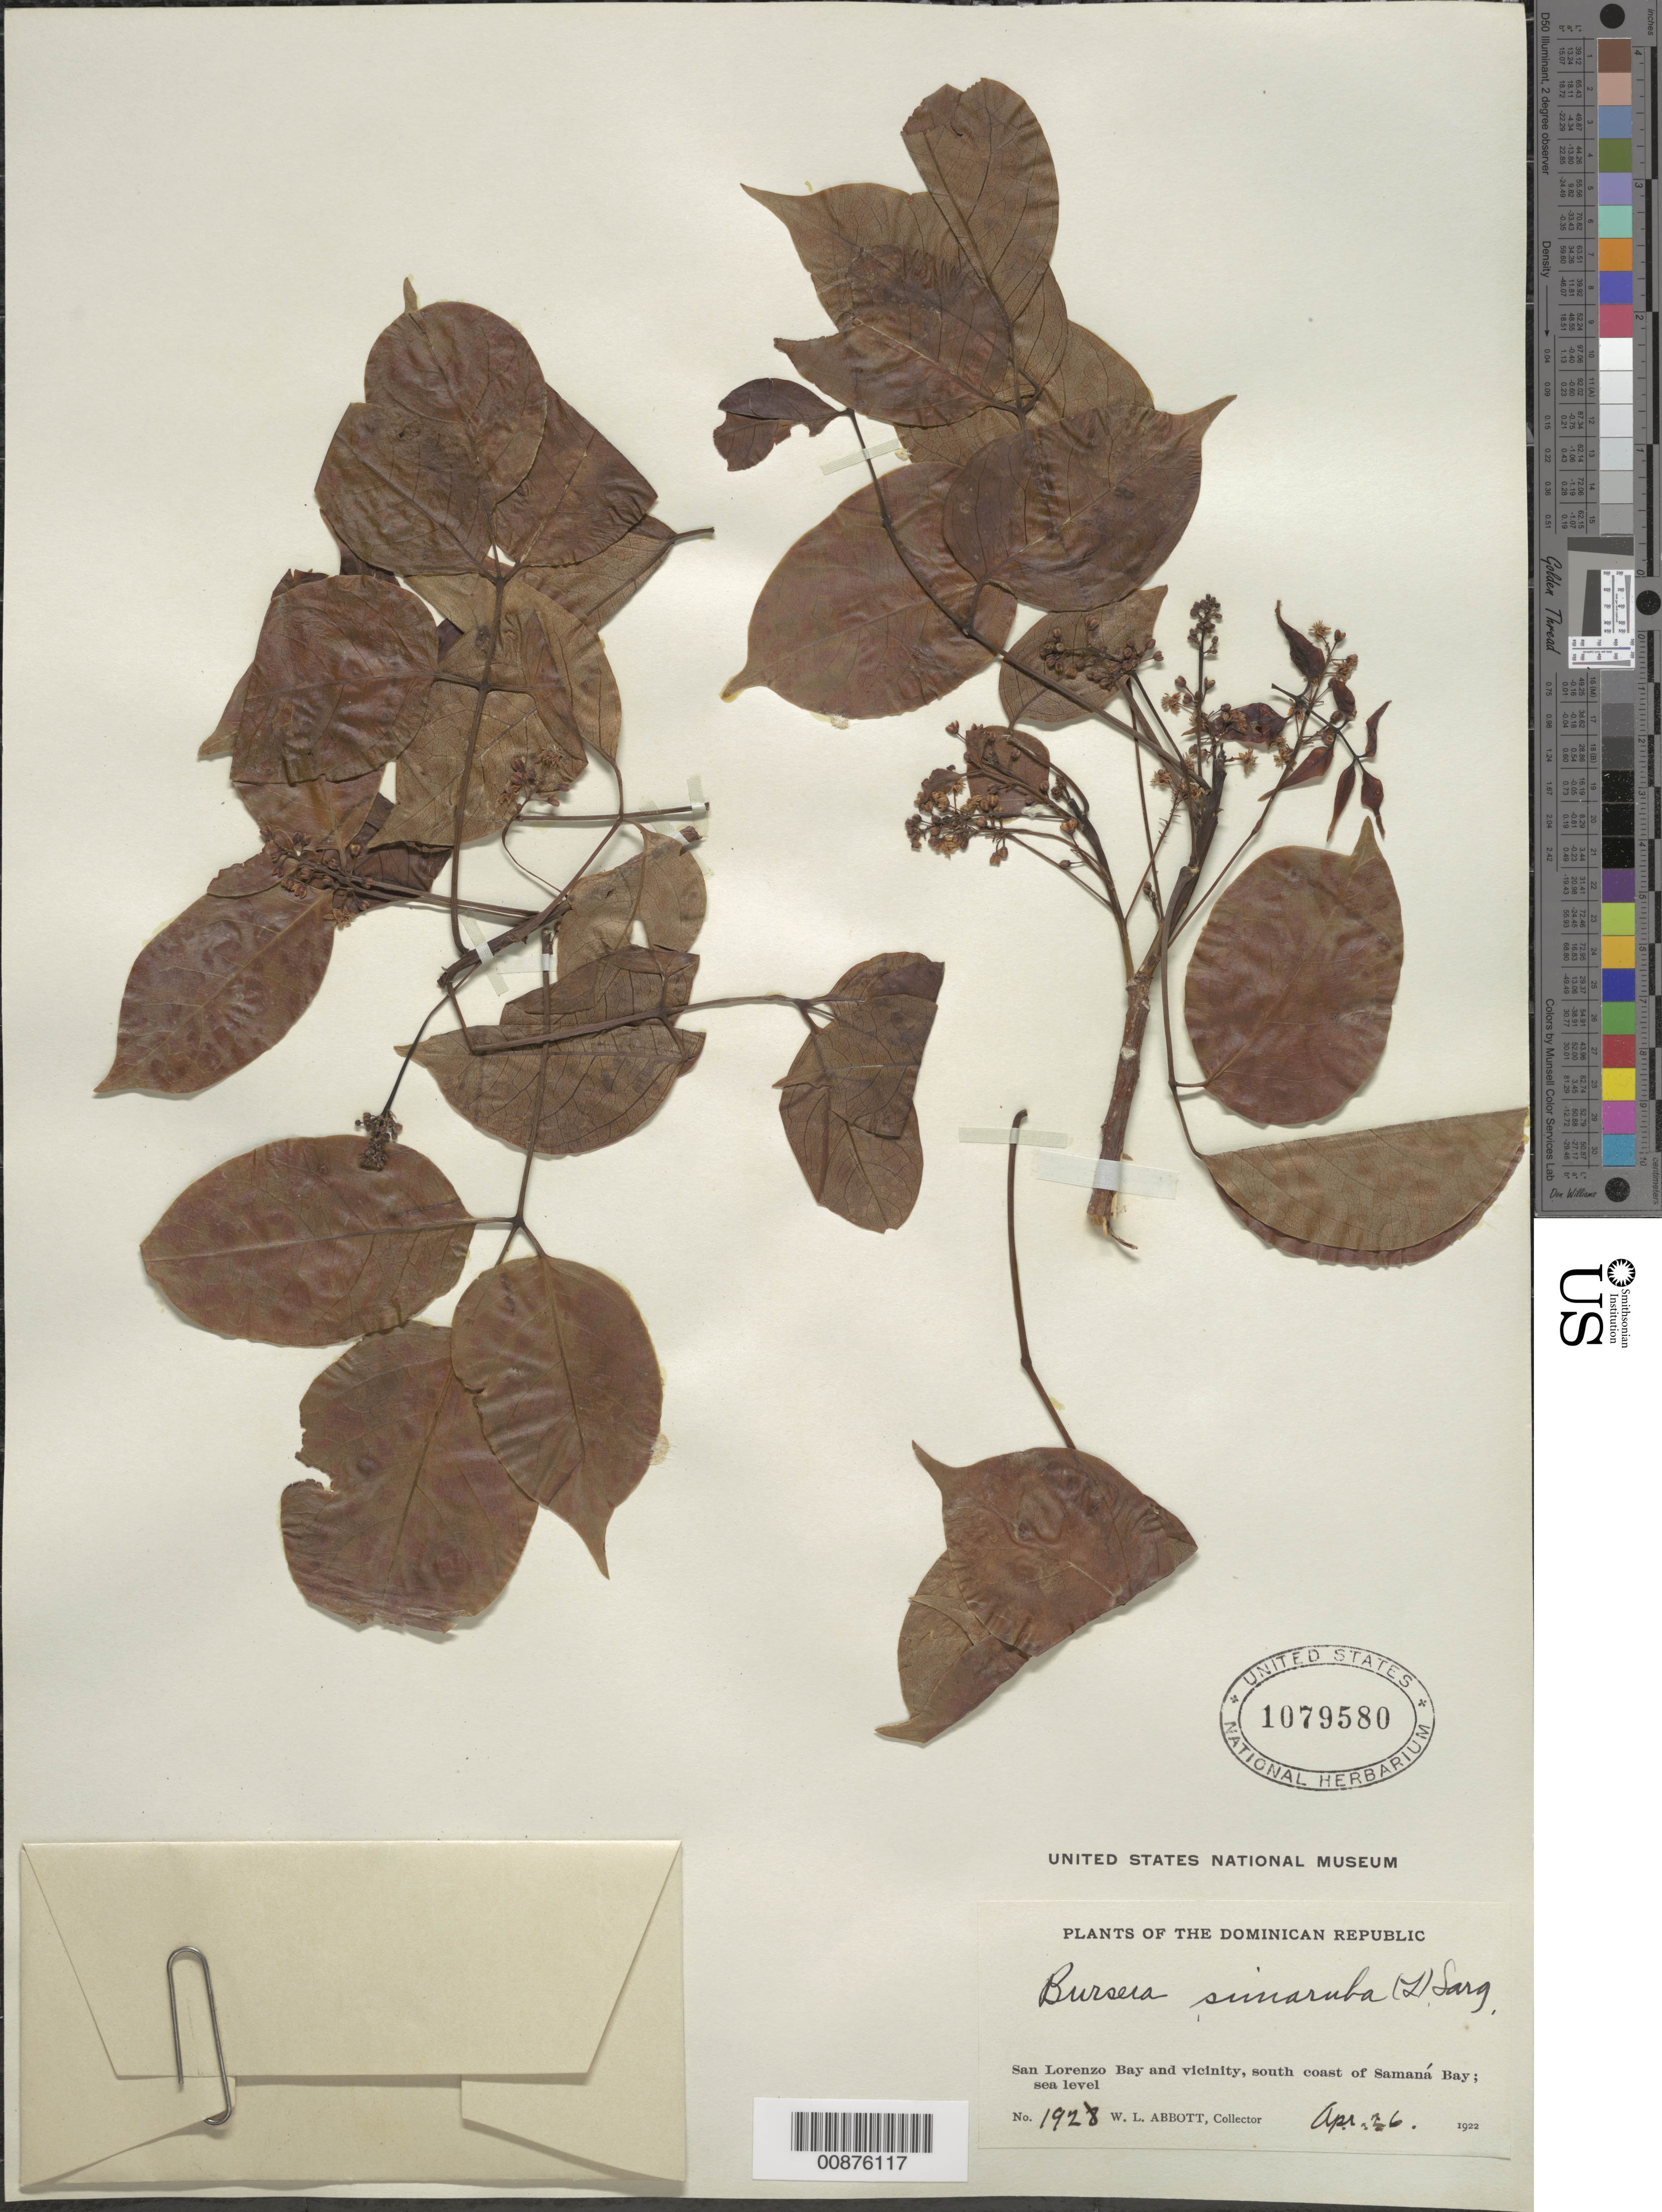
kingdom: Plantae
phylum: Tracheophyta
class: Magnoliopsida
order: Sapindales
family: Burseraceae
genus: Bursera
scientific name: Bursera simaruba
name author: (L.) Sarg.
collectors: W. L. Abbott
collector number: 1928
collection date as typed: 26 Apr 1922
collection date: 1922-04-26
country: Dominican Republic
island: Hispaniola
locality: San Lorenzo Bay and vicinity, south coast of Samaná Bay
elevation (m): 0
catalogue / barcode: US 1079580